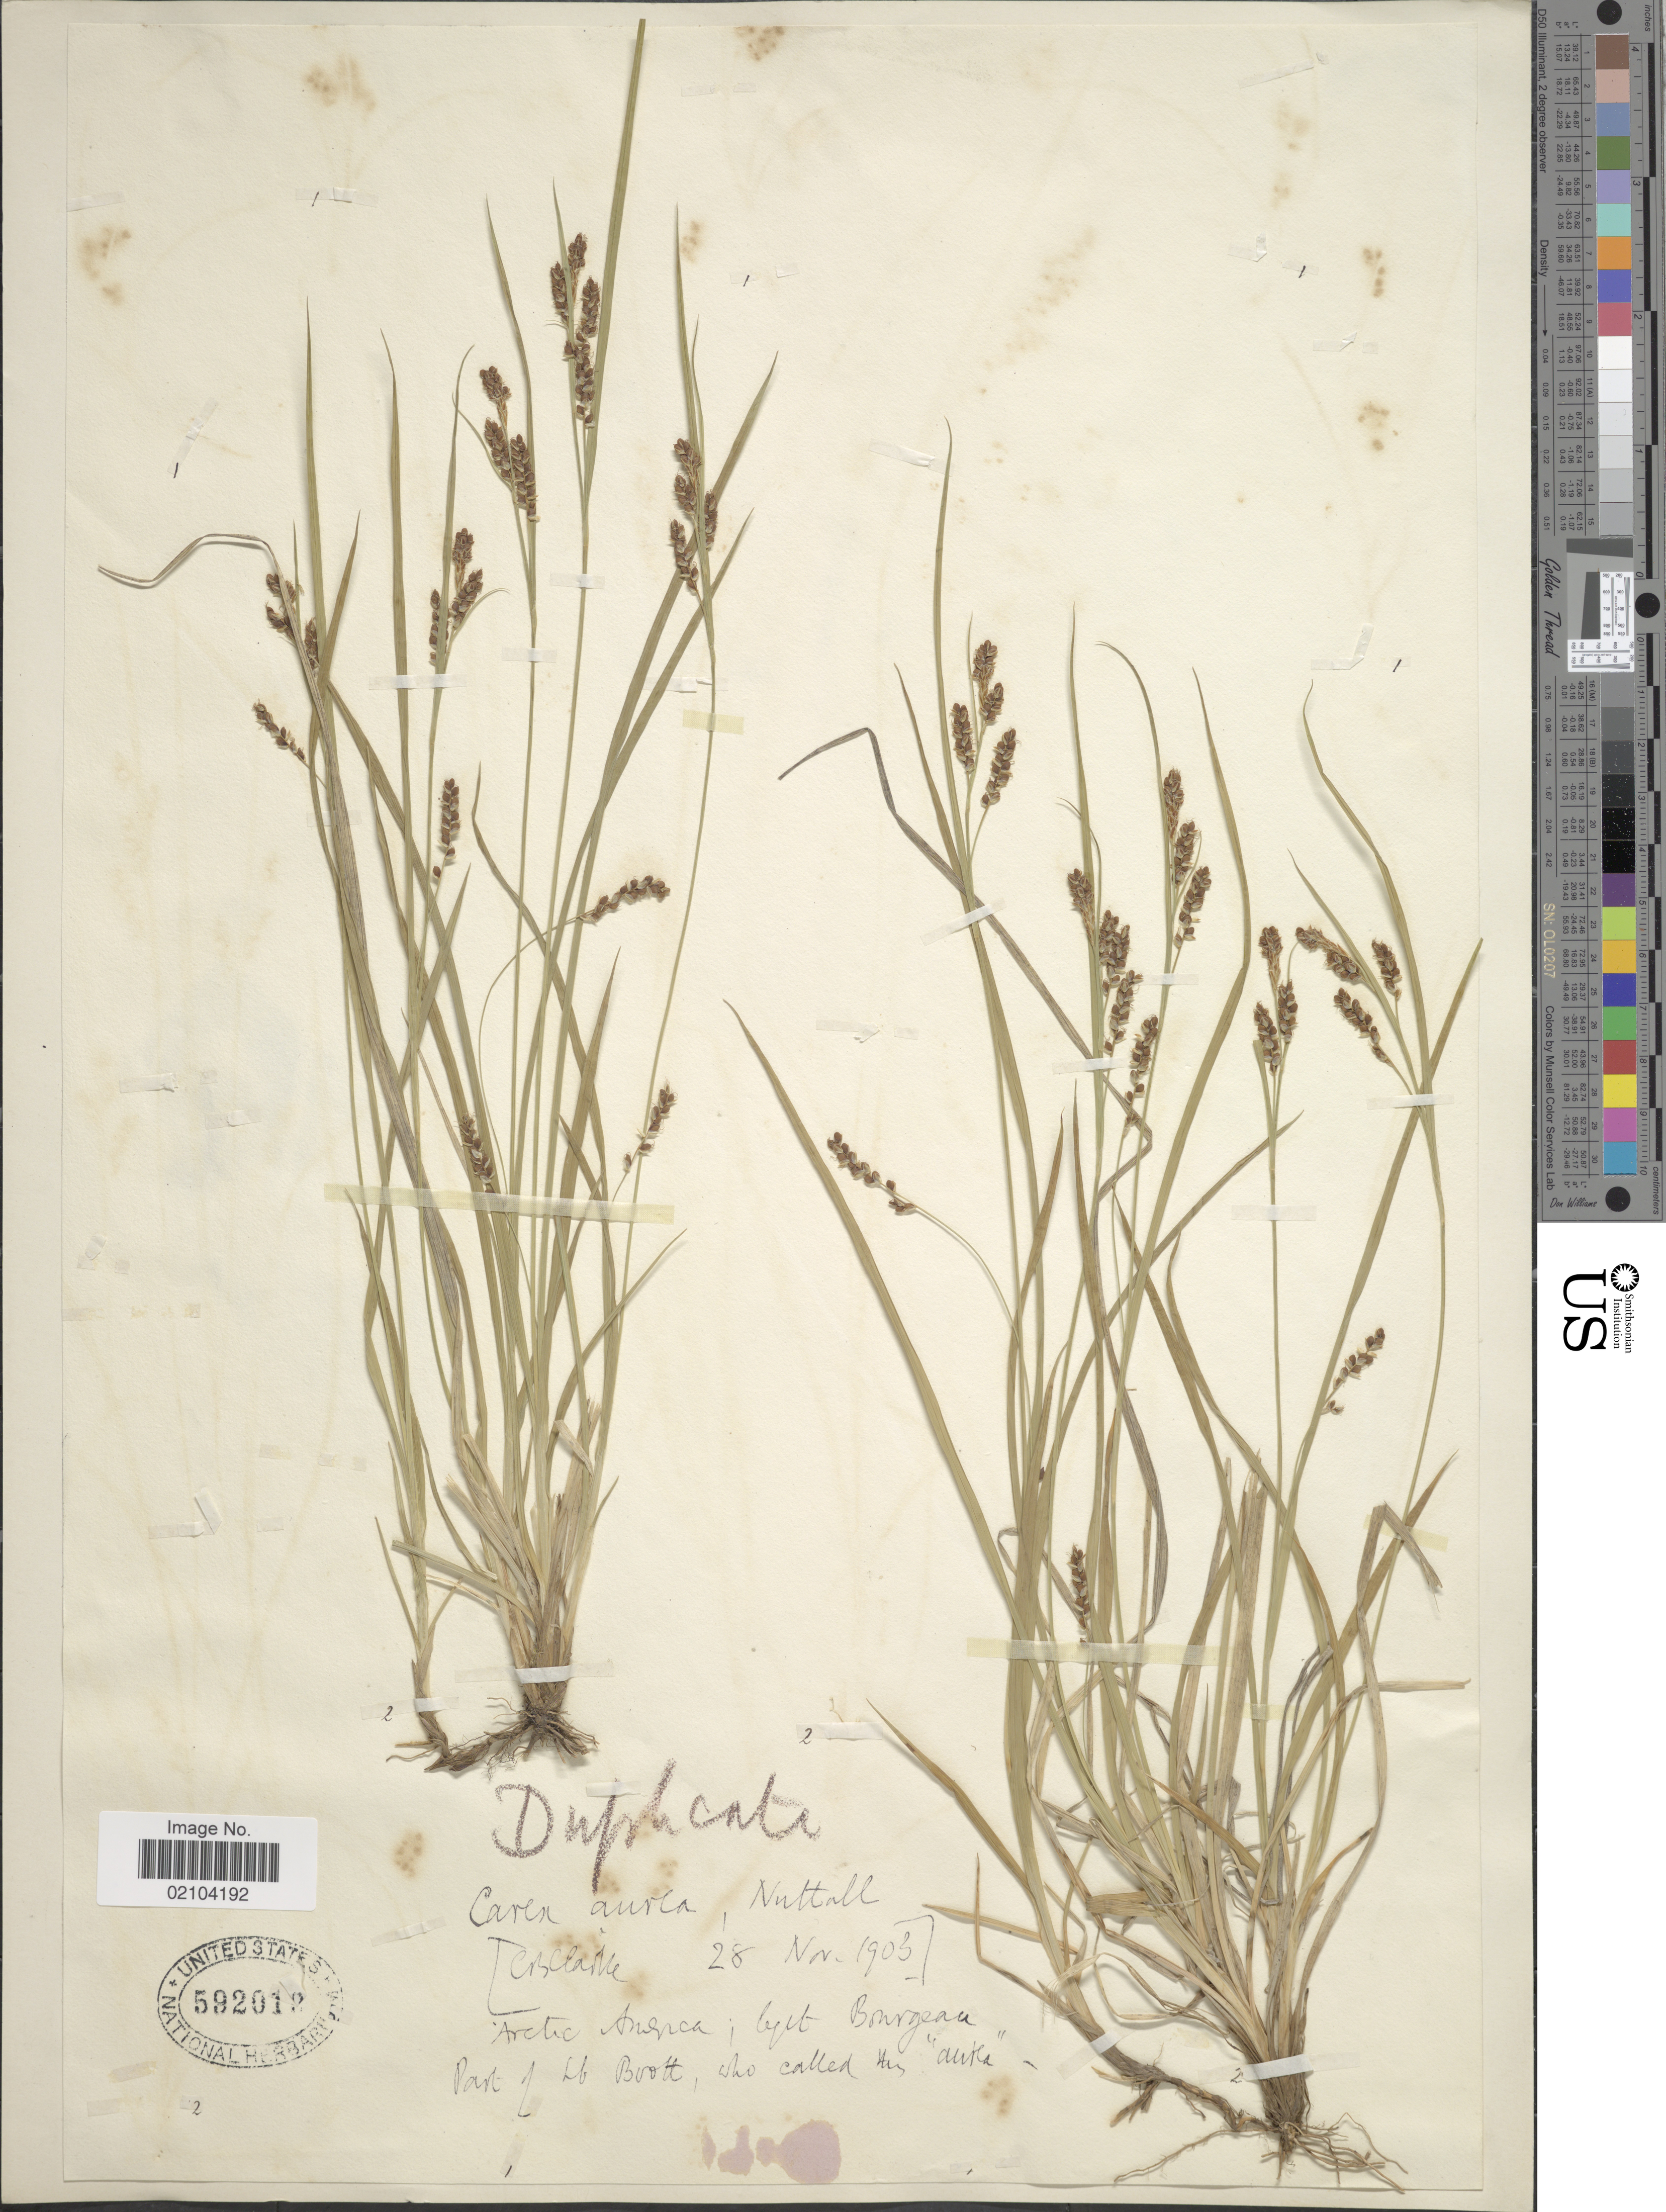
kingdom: Plantae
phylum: Tracheophyta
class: Liliopsida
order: Poales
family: Cyperaceae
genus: Carex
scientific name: Carex aurea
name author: Nutt.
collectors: Bourgeau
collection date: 1903-11-28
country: Canada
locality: Arctic America.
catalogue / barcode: US 592018